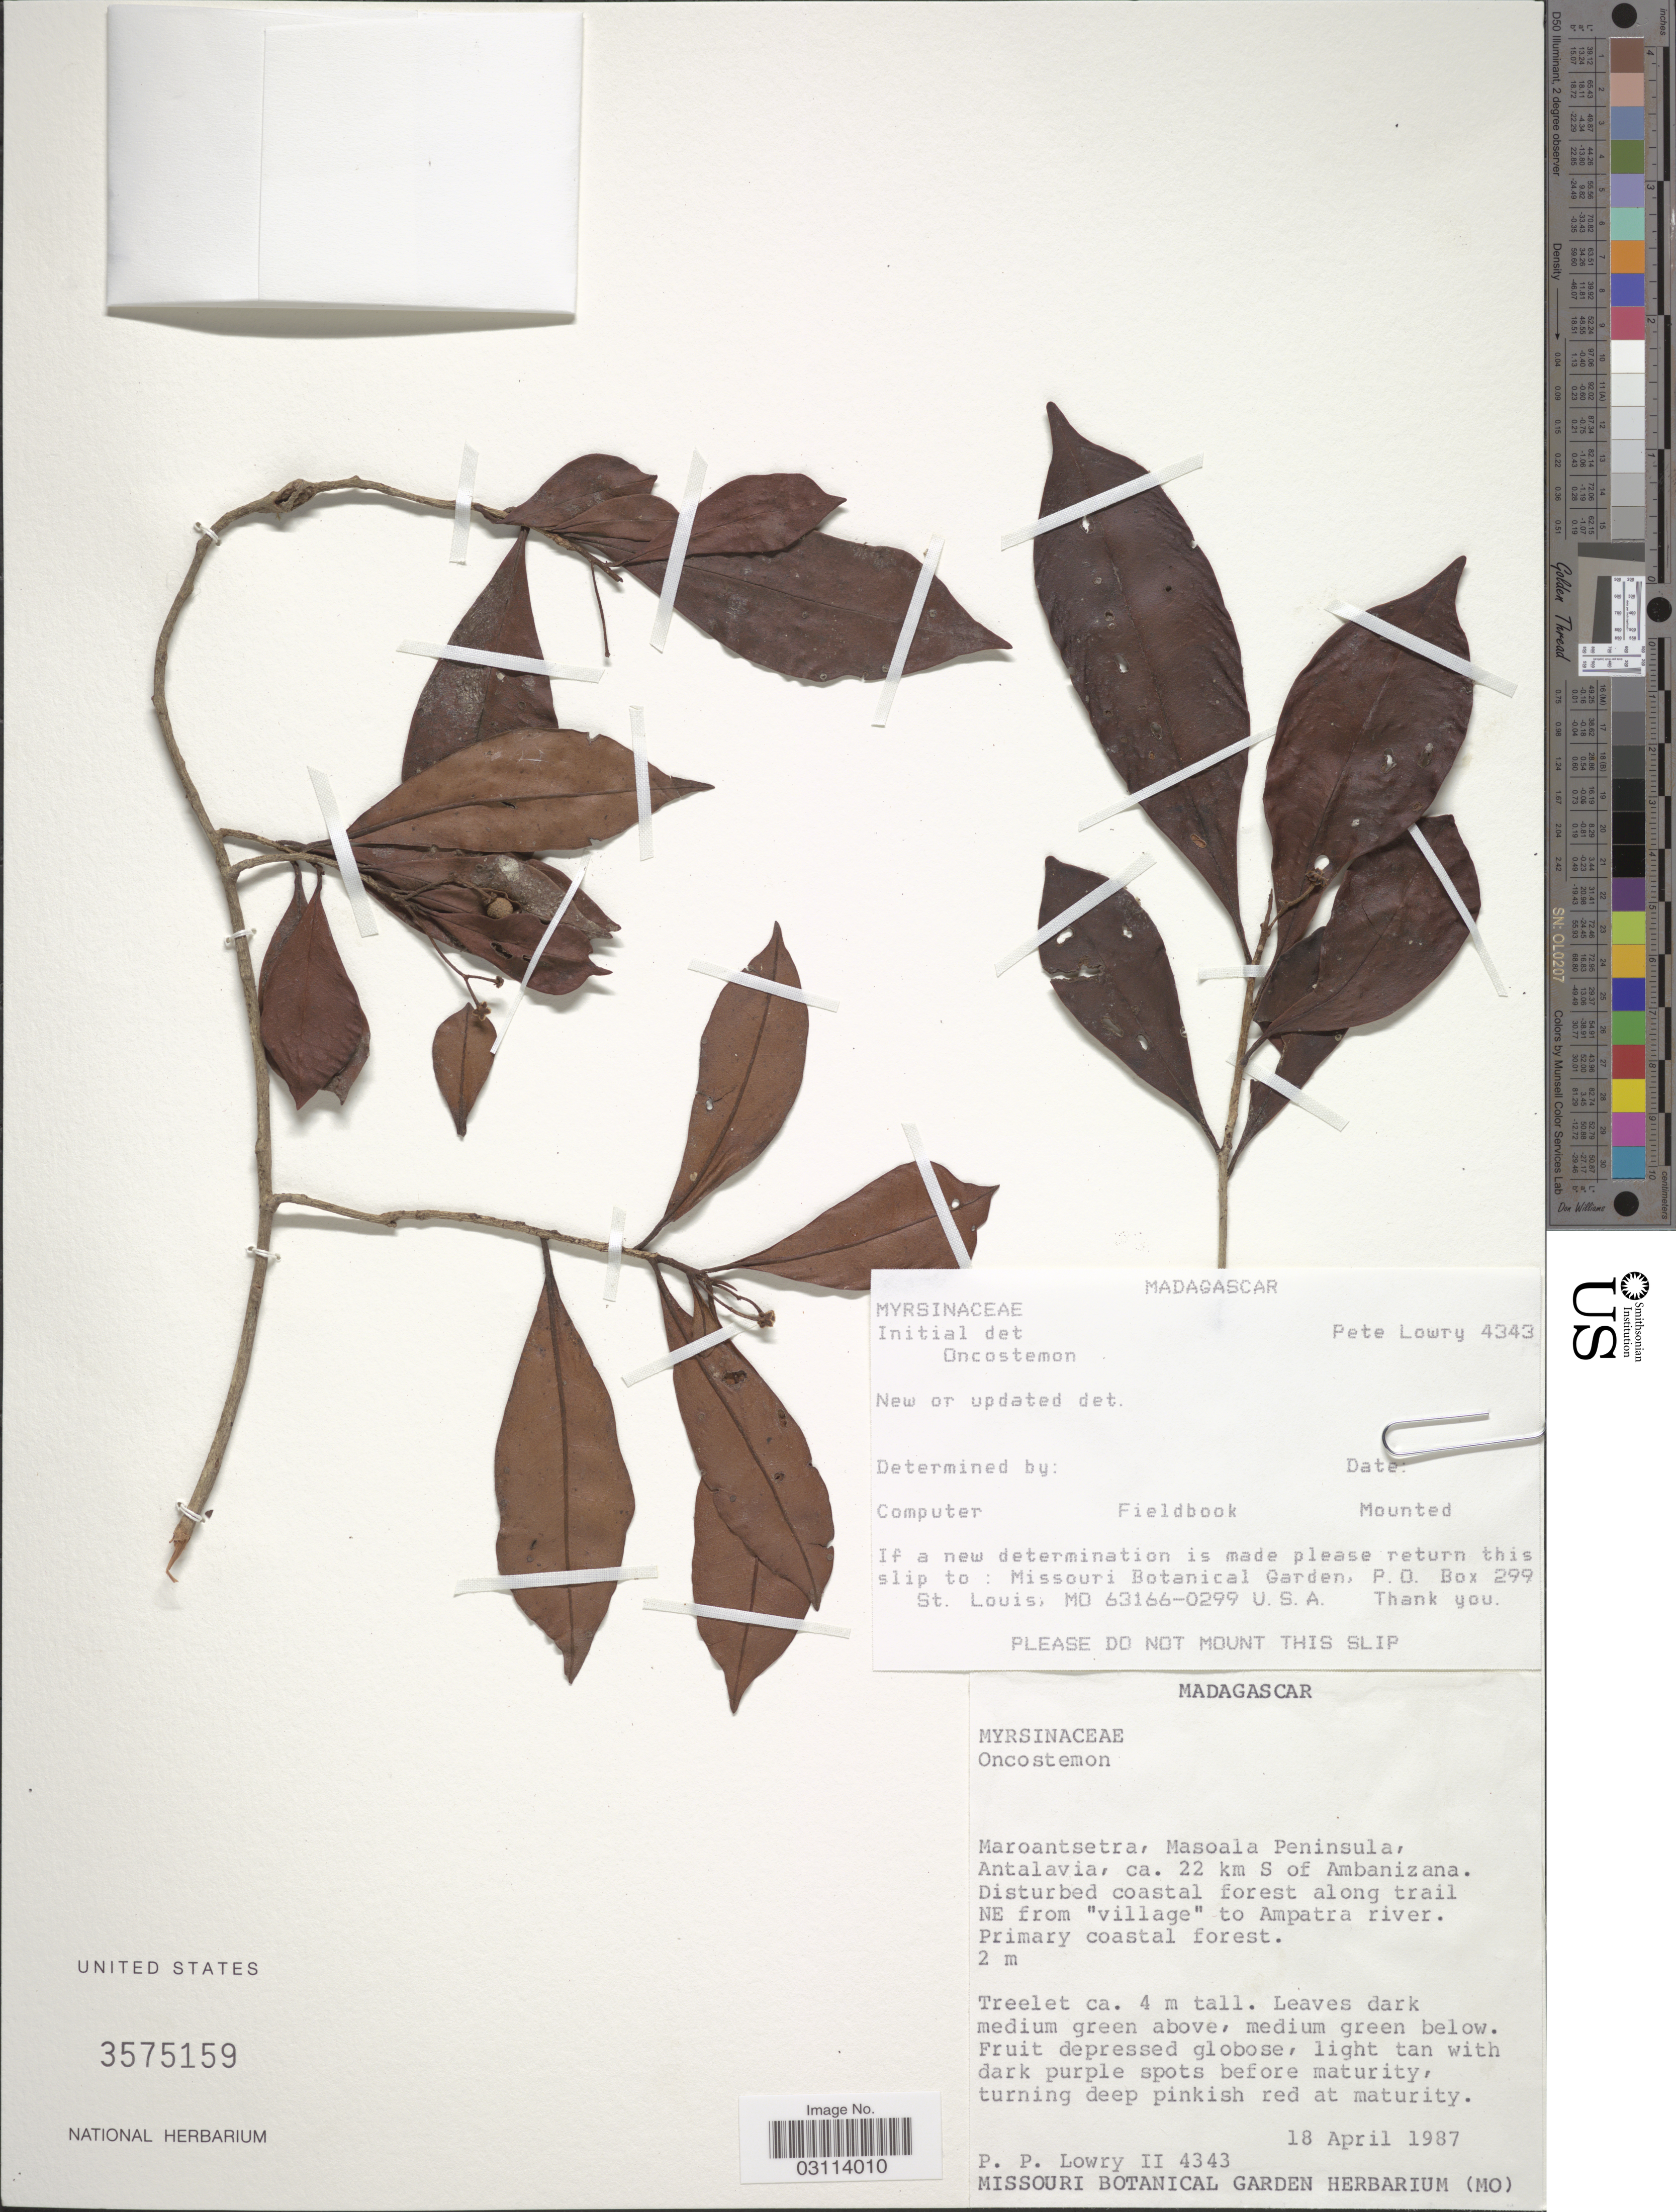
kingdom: Plantae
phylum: Tracheophyta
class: Magnoliopsida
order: Ericales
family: Primulaceae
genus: Oncostemon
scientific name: Oncostemon sp.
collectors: P. P. Lowry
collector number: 4343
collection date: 1987-04-18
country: Madagascar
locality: Maroansetra, Masoala Peninsula. Antalavia, ca. 22 km S of Ambanizana. Disturbed coastal forest along trail NE from "village" to Ampatra river.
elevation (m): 2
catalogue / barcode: US 3575159